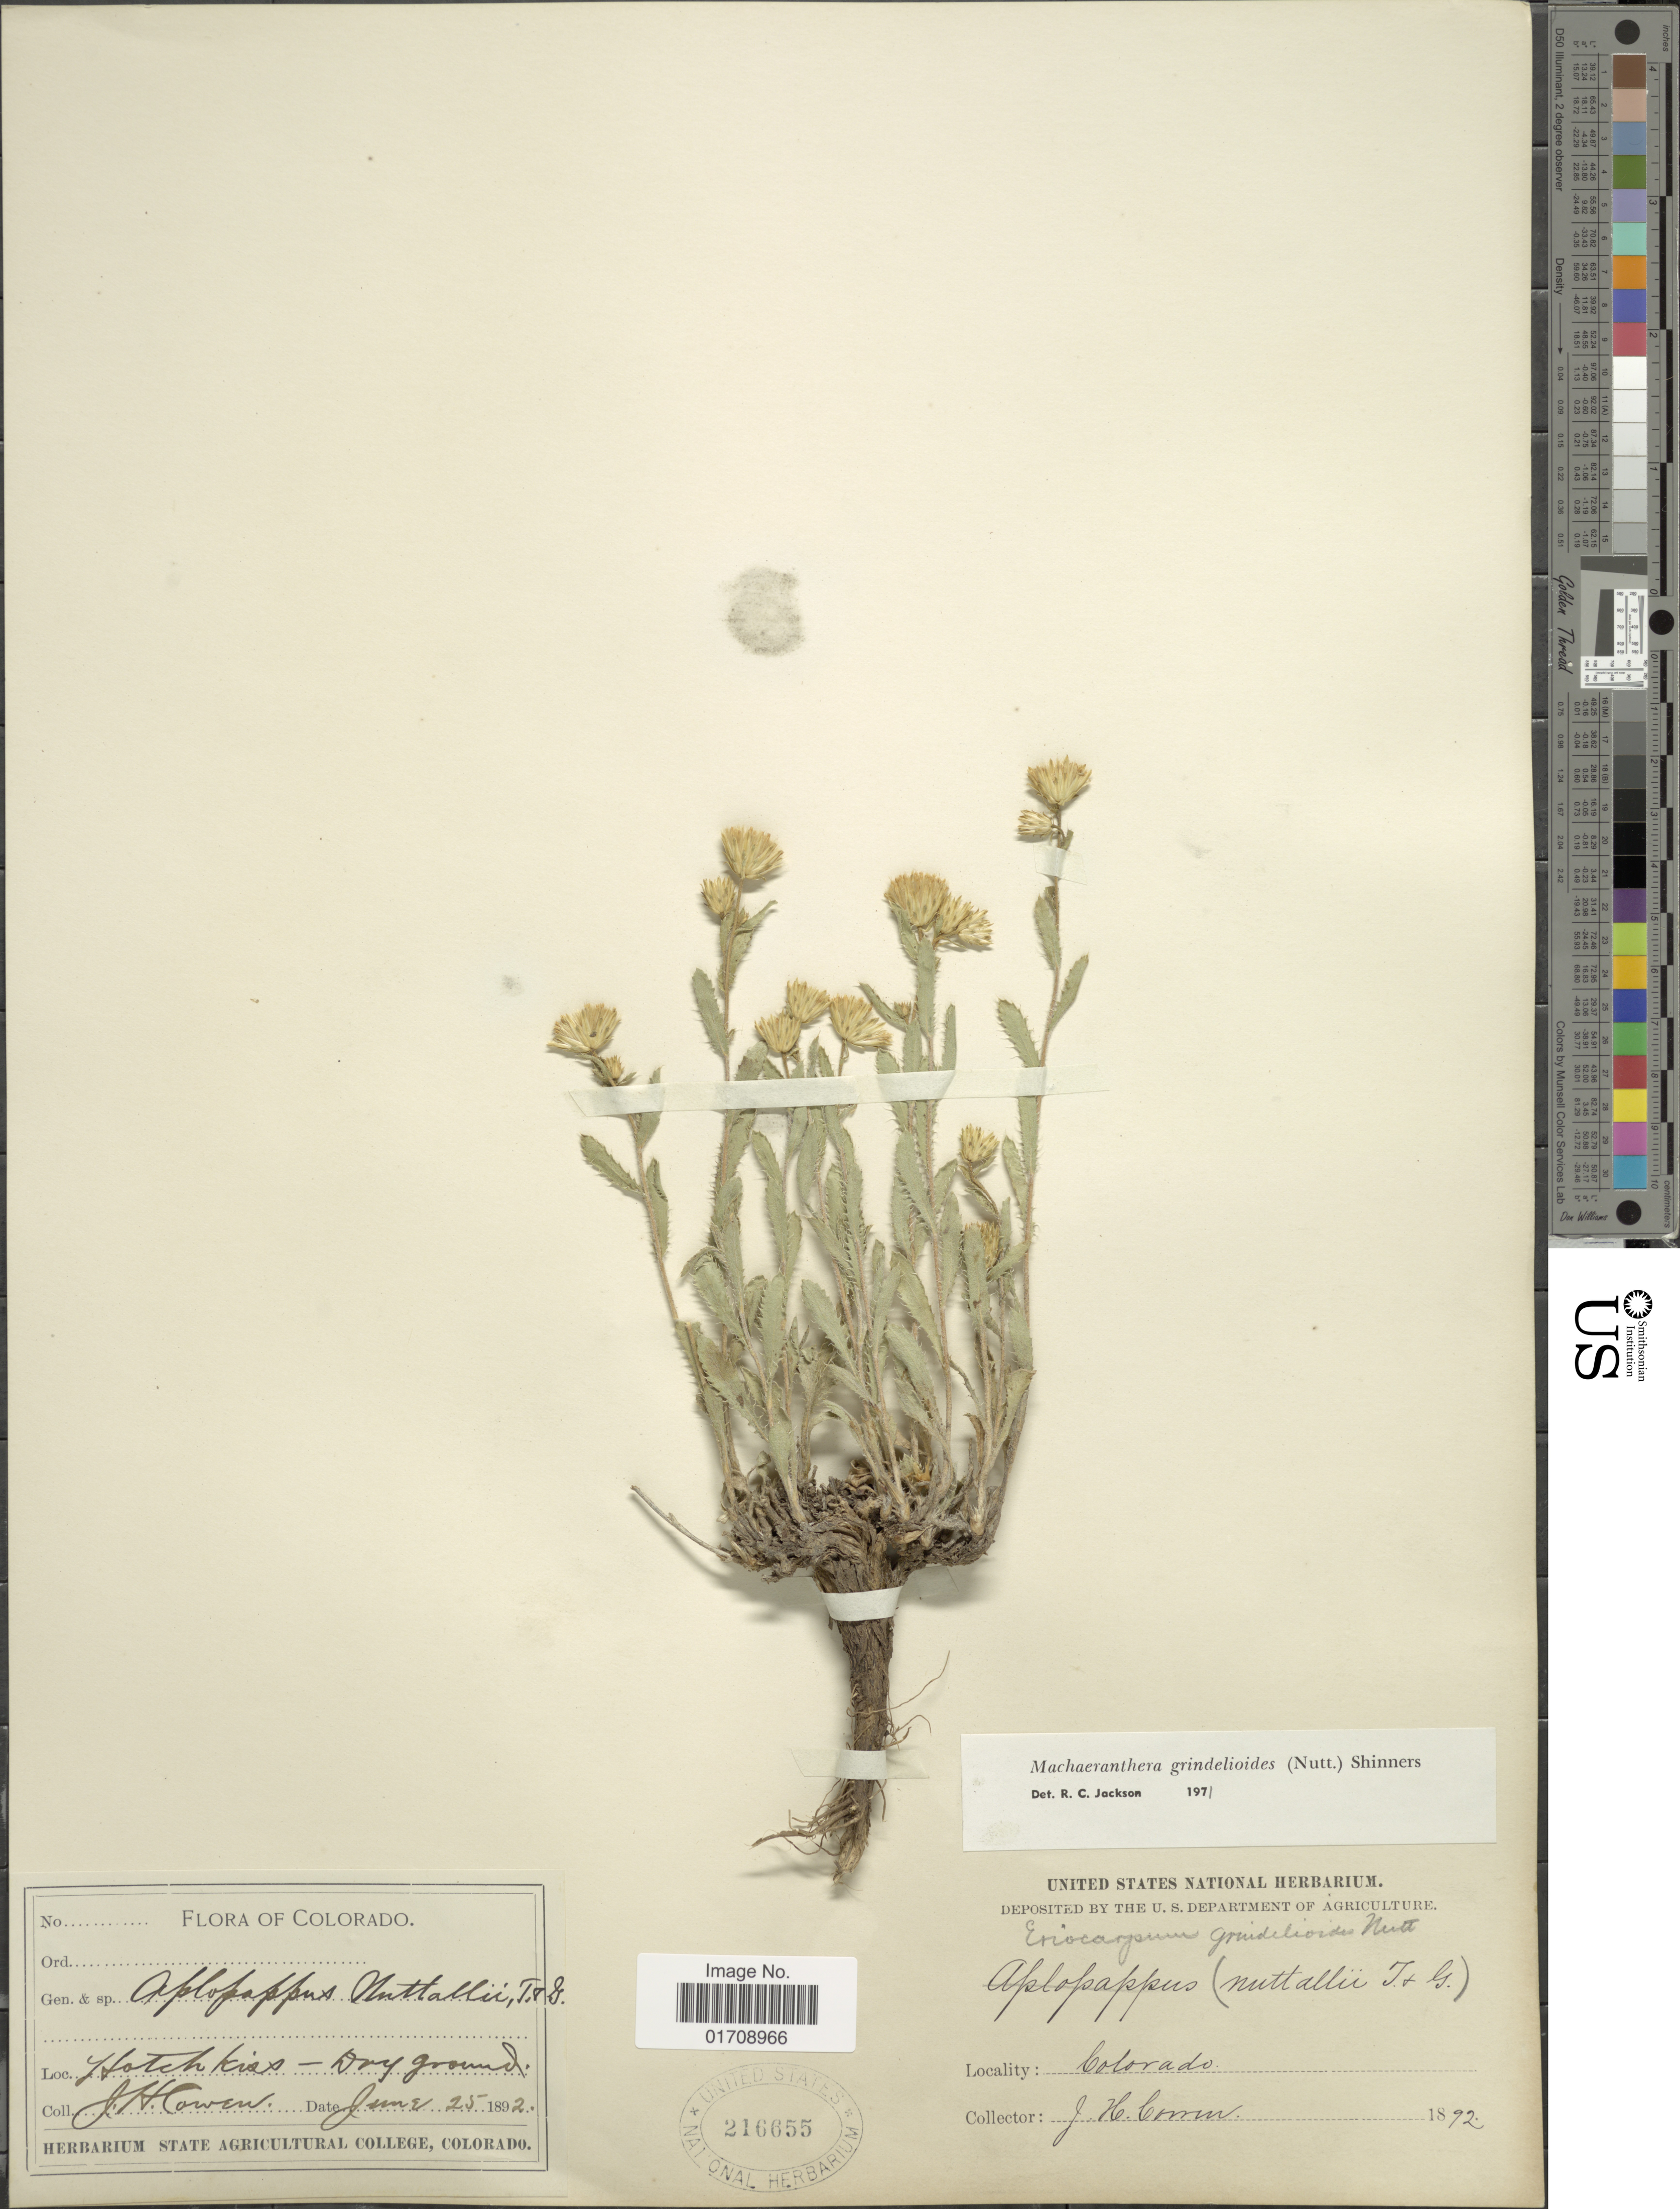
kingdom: Plantae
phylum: Tracheophyta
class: Magnoliopsida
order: Asterales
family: Asteraceae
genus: Machaeranthera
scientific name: Machaeranthera grindelioides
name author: (Nutt.) Shinners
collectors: J. H. Cowen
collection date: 1892-06-25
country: United States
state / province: Colorado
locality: Hotchkiss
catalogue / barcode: US 216655